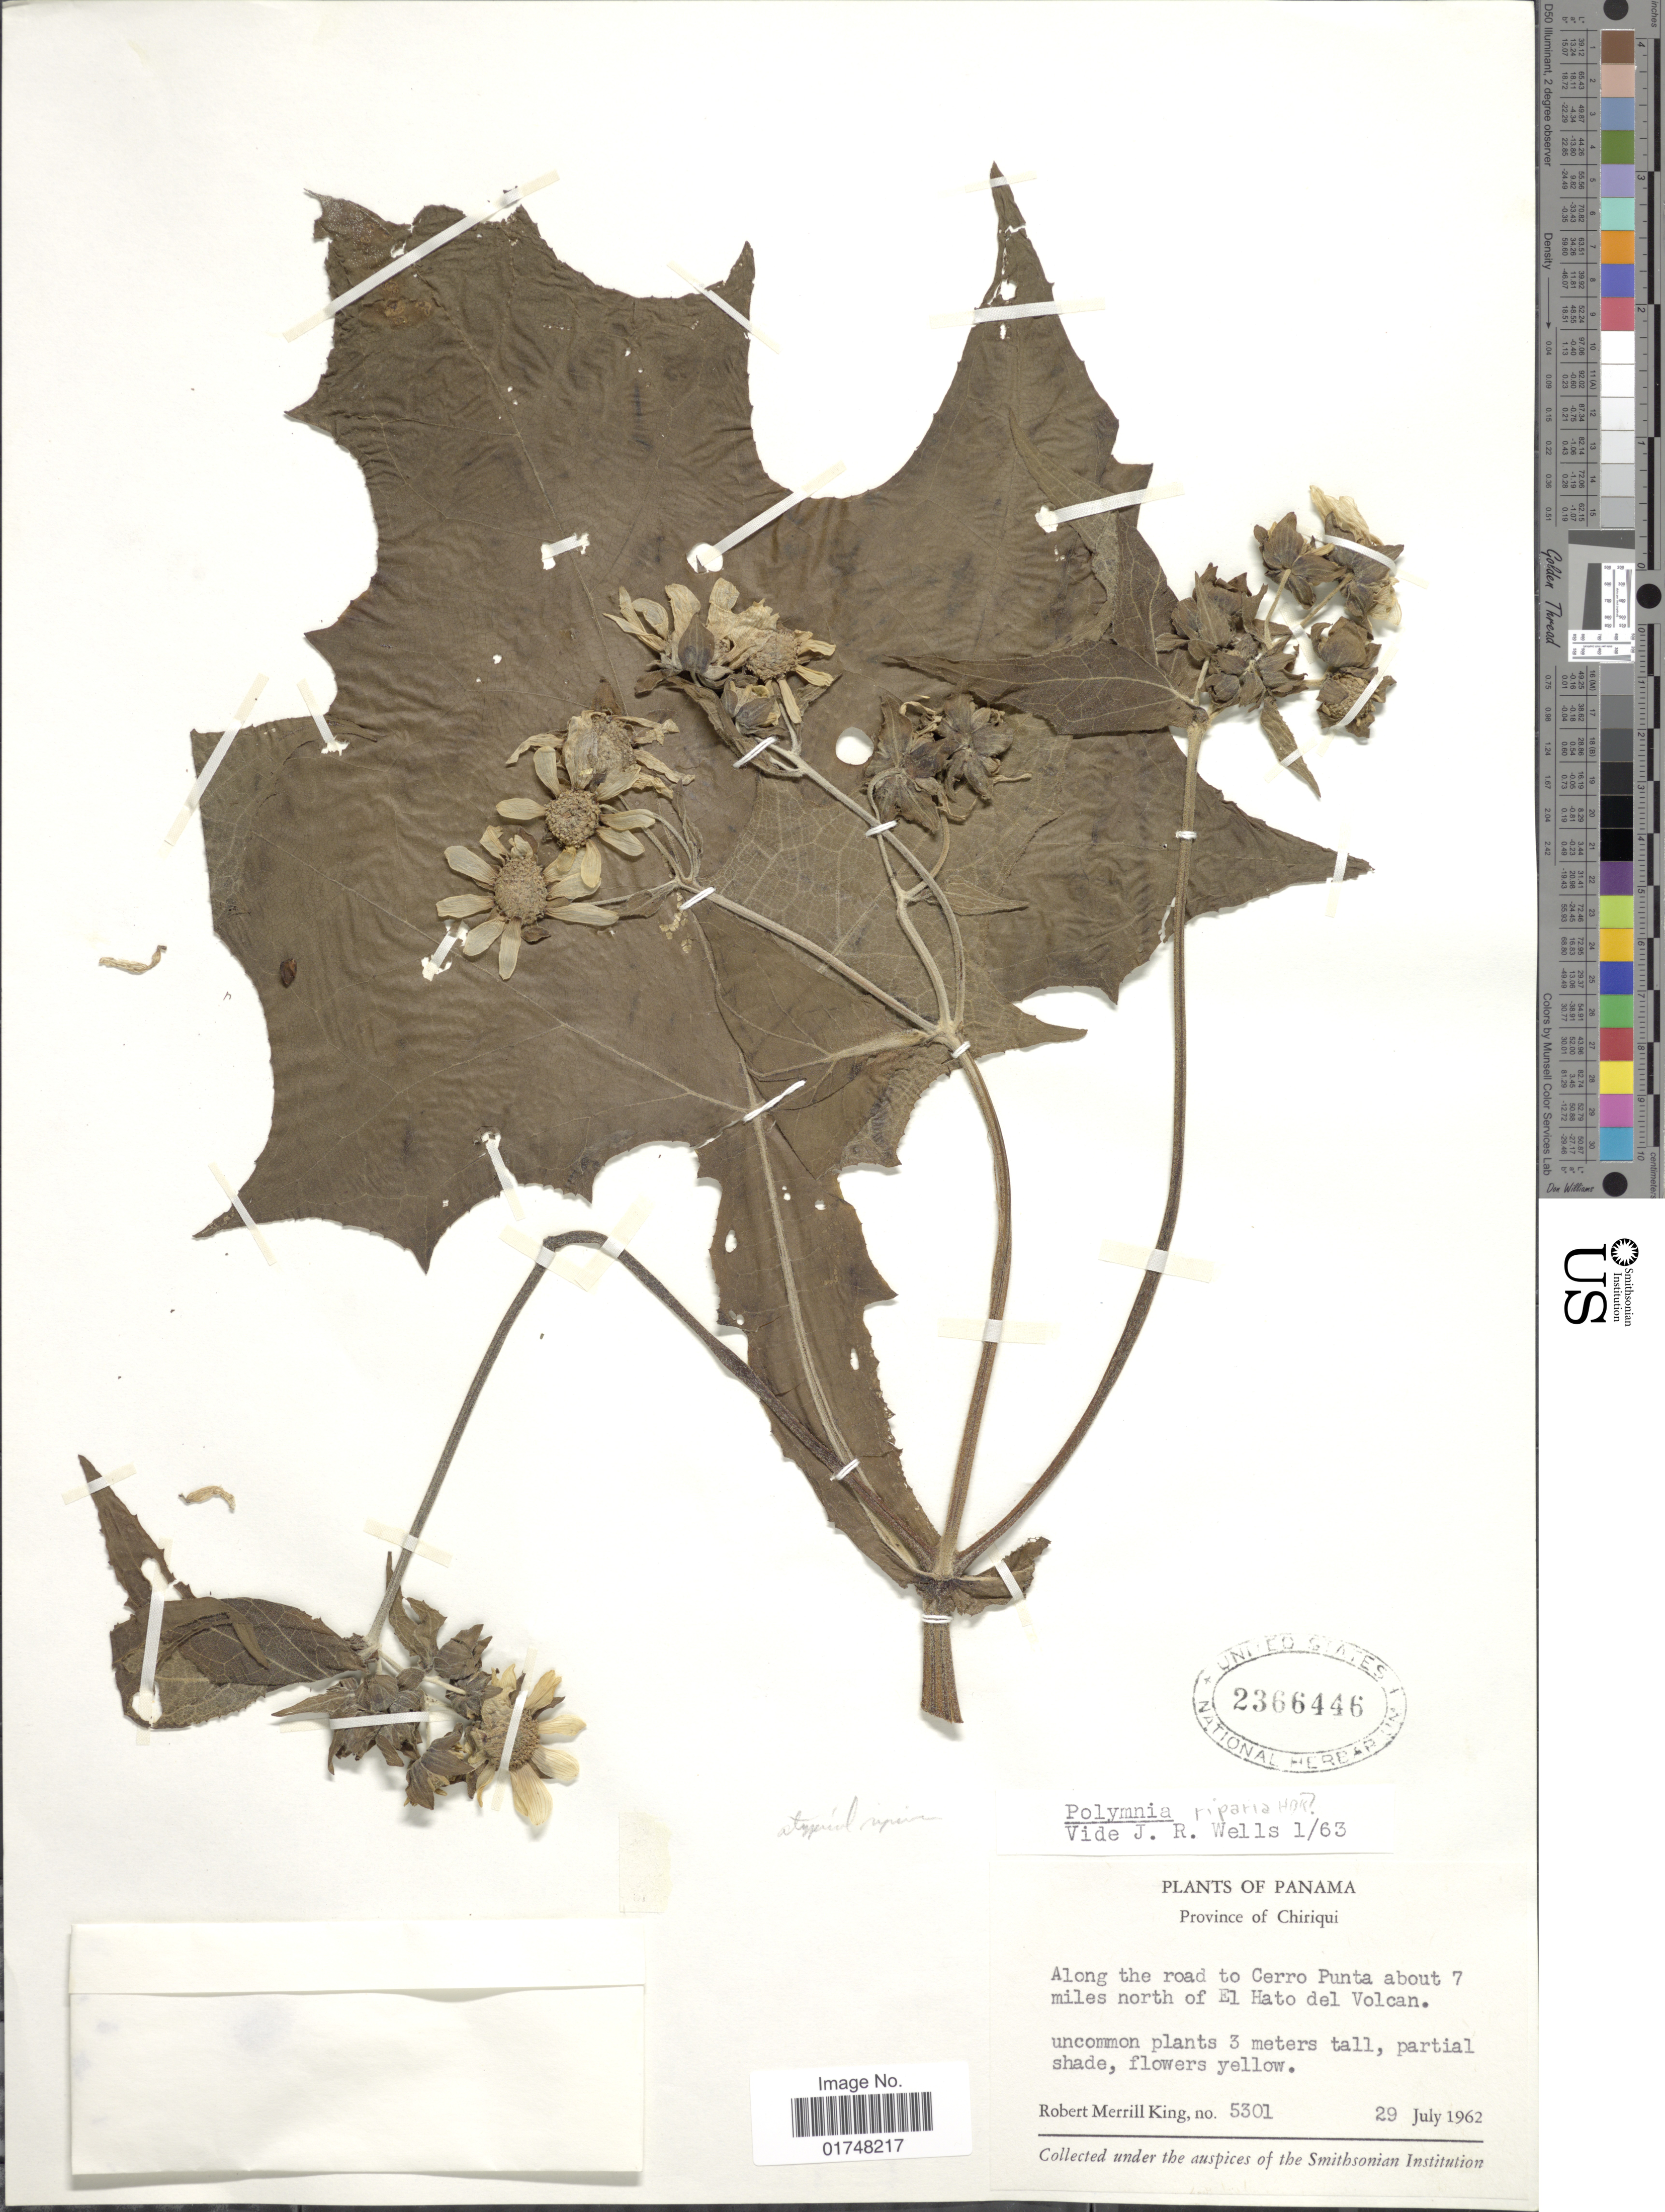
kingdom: Plantae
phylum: Tracheophyta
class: Magnoliopsida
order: Asterales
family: Asteraceae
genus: Smallanthus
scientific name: Smallanthus riparius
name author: (Kunth) H. Rob.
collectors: R. M. King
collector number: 5301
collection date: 1962-07-29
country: Panama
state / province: Chiriqui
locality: Alogn the road to Cerro Punta about 7 miles north of El Hato del Volcan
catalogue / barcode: US 2366446